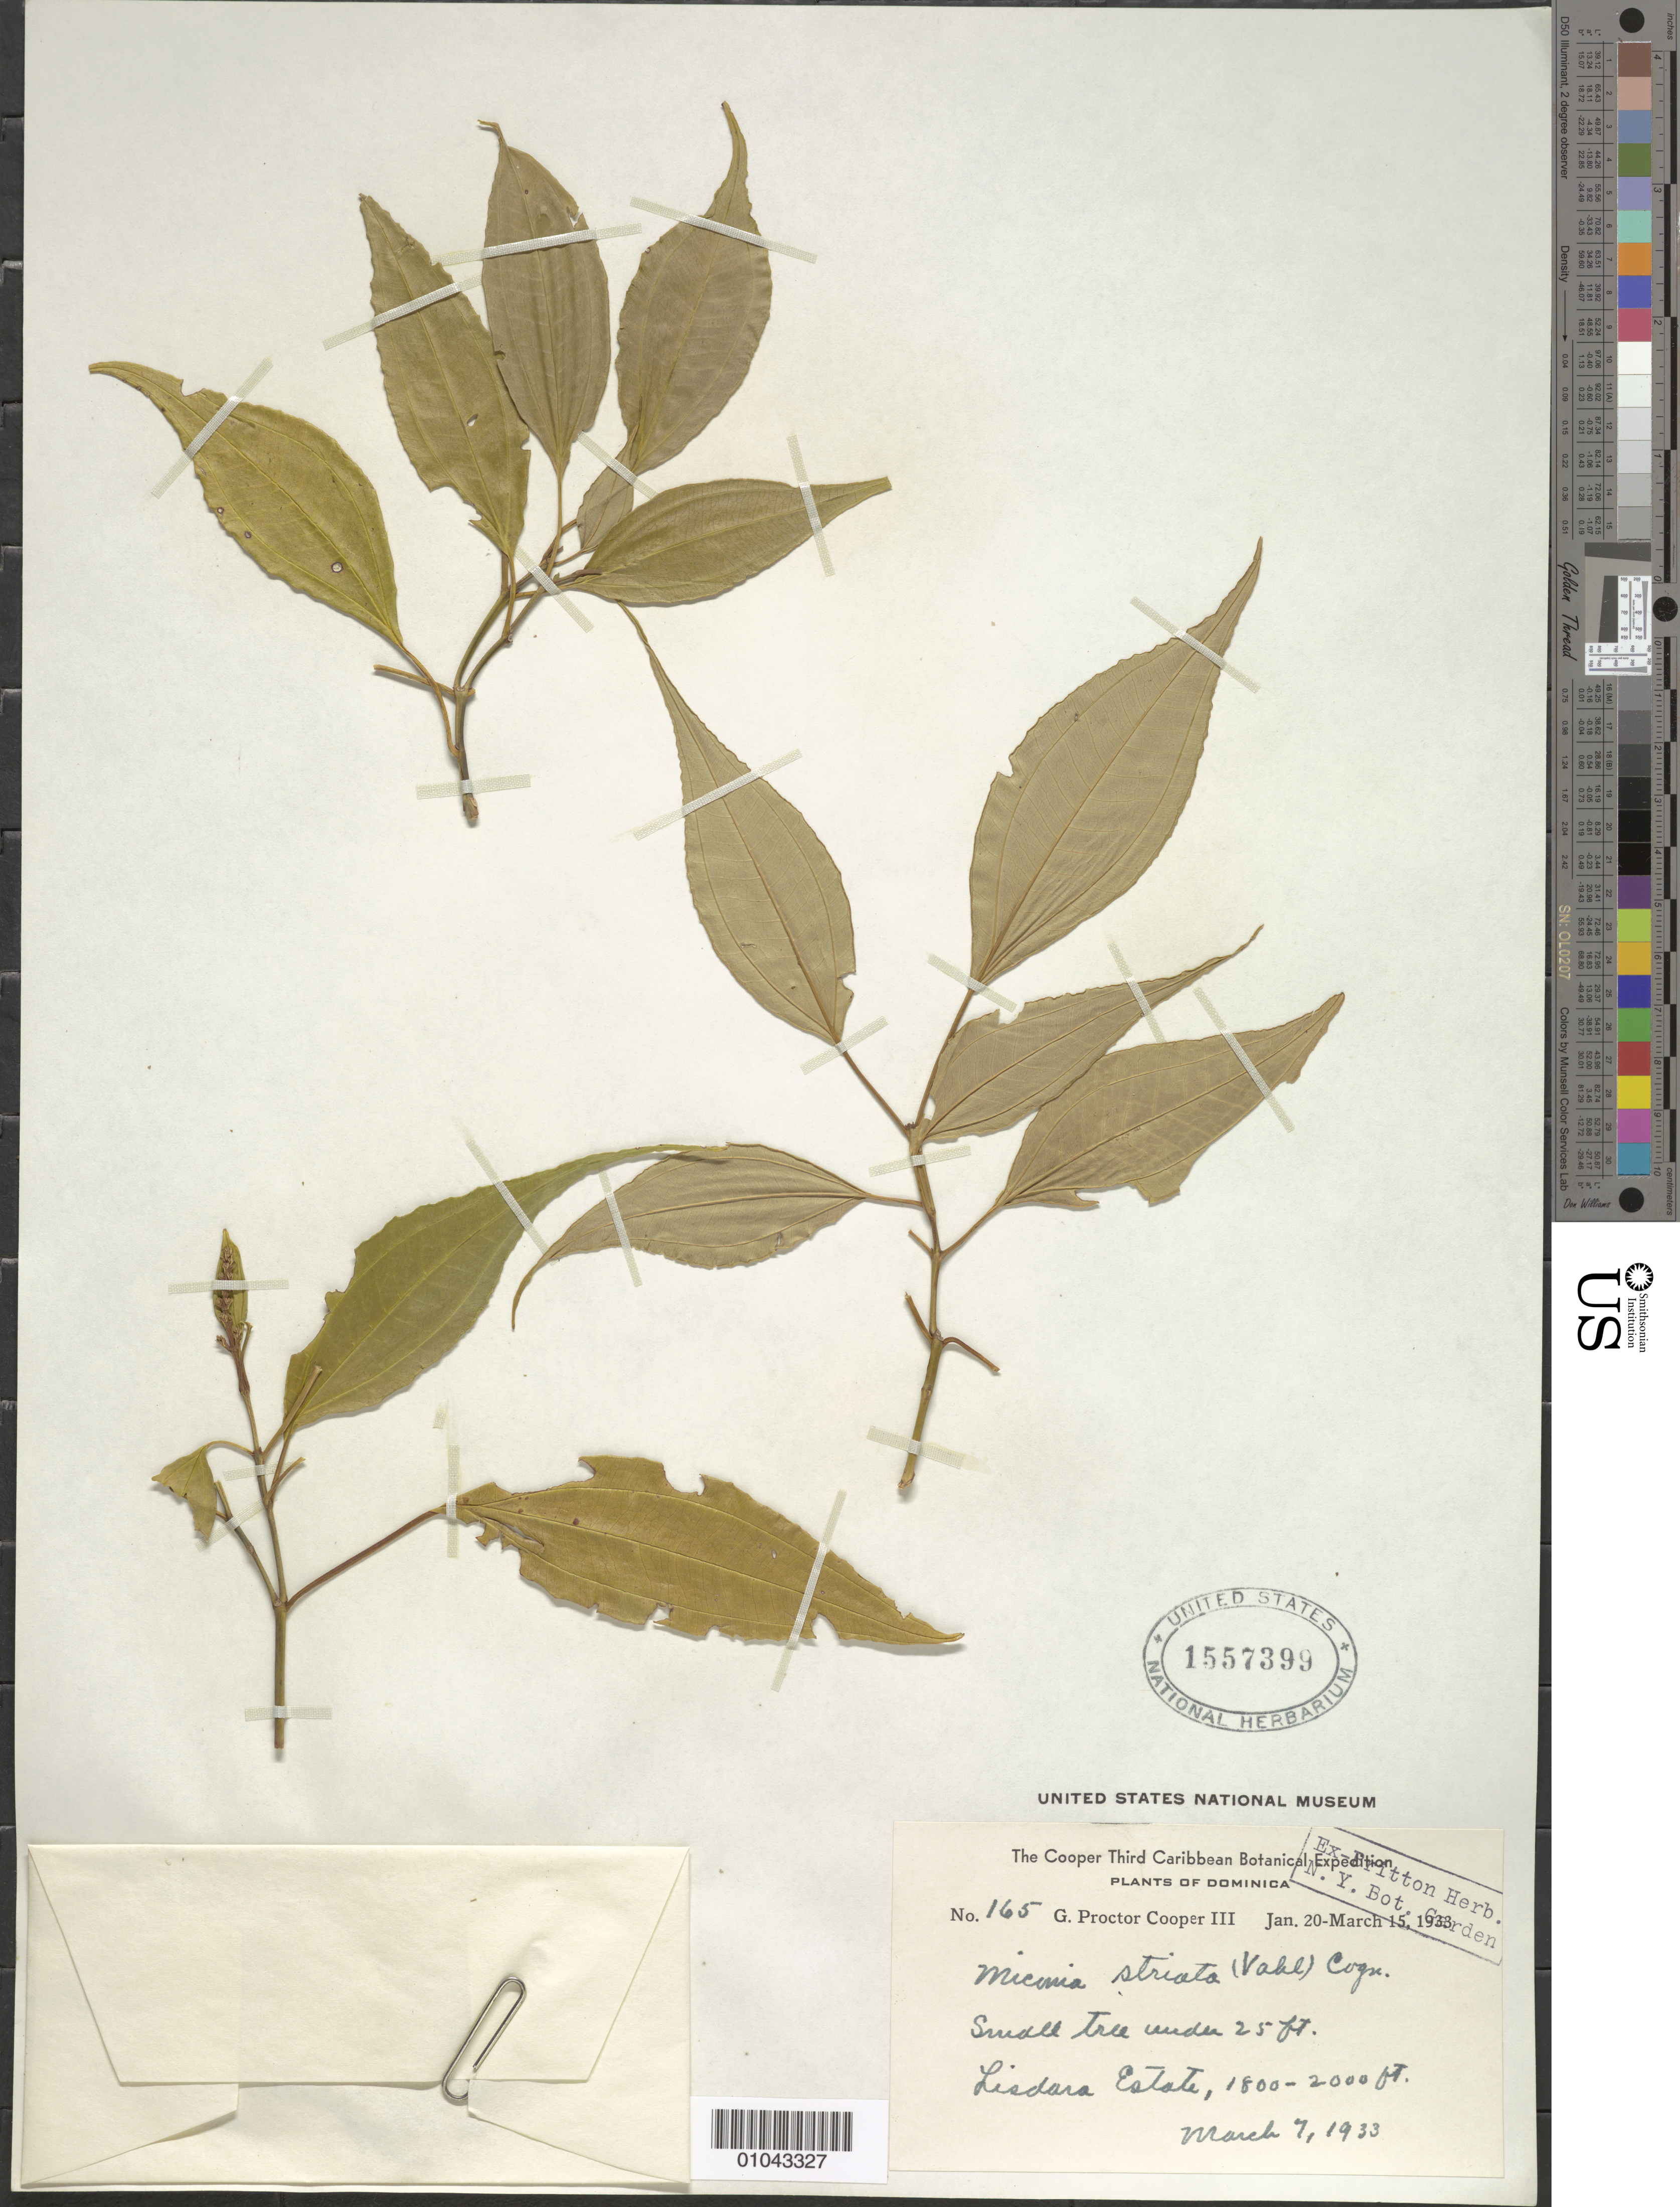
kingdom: Plantae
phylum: Tracheophyta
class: Magnoliopsida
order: Myrtales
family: Melastomataceae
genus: Miconia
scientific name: Miconia striata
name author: (Vahl) Cogn.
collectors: G. Cooper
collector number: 165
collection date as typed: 07 Mar 1933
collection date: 1933-03-07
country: Dominica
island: Dominica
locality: Lisdora Estate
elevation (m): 549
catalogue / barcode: US 1557399